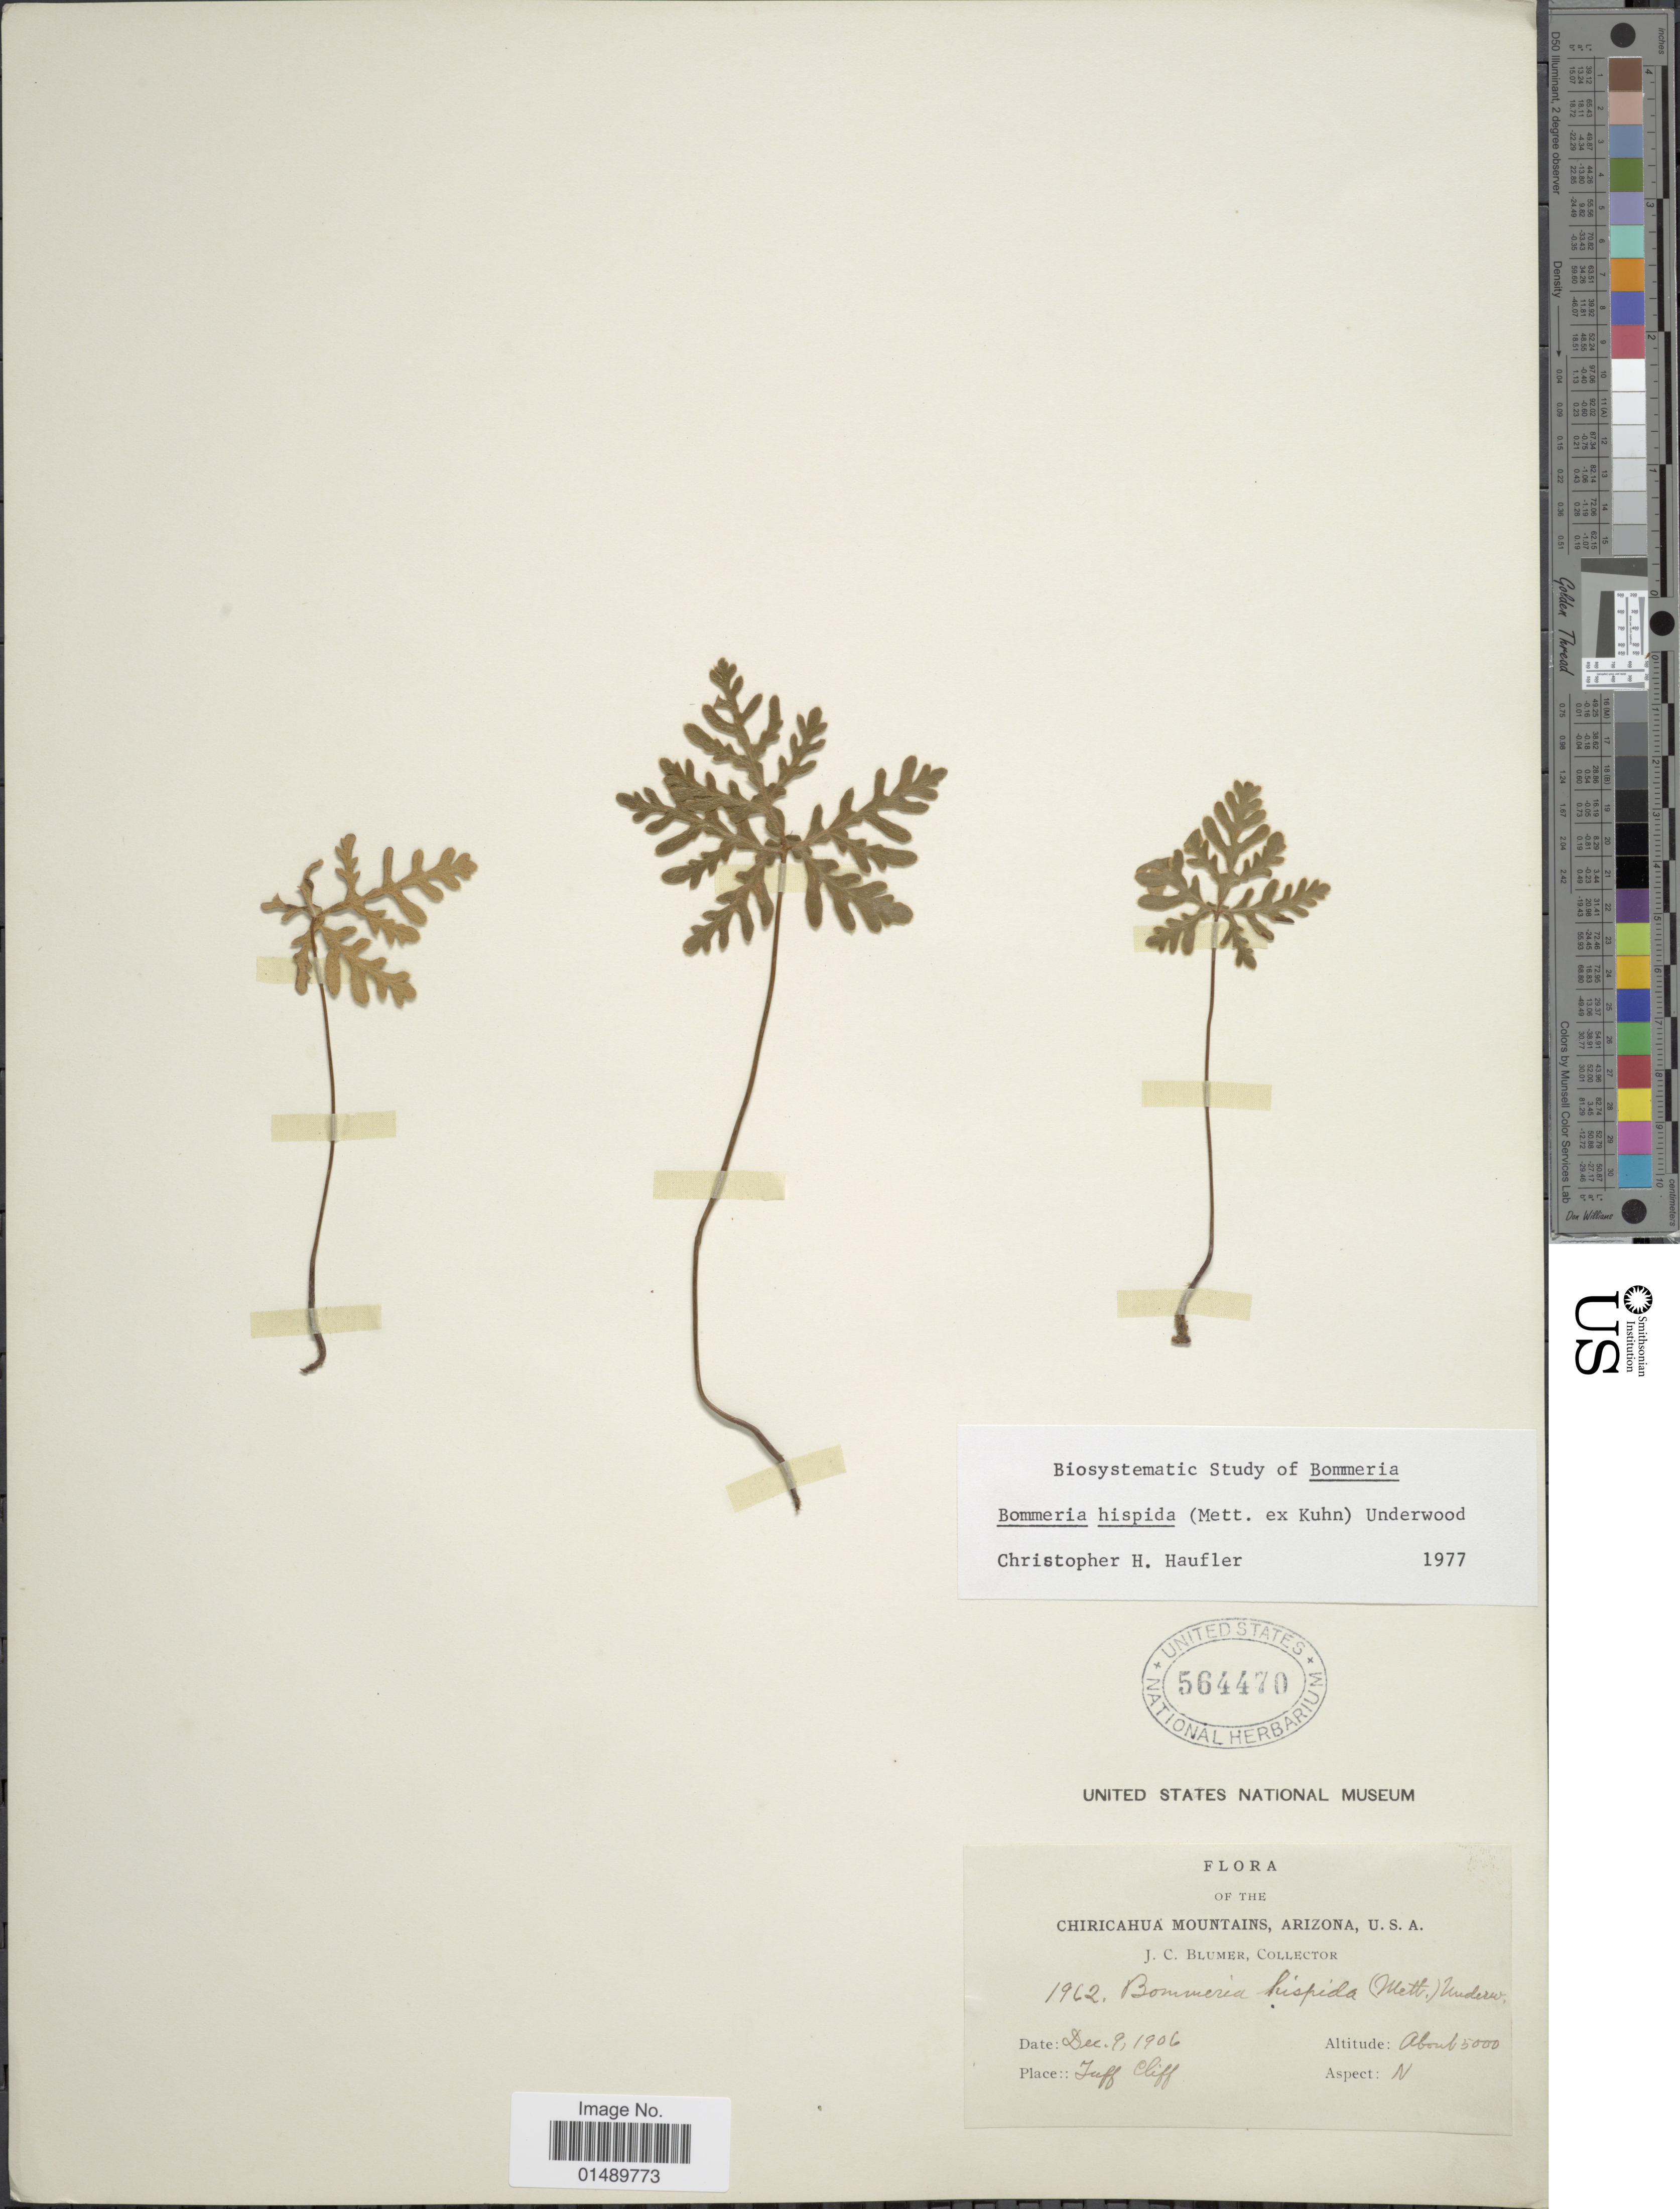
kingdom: Plantae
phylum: Tracheophyta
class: Polypodiopsida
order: Polypodiales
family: Pteridaceae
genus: Bommeria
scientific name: Bommeria hispida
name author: (Mett. ex Kuhn) Underw.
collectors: J. C. Blumer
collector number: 1962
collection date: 1906-12-09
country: United States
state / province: Arizona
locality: Arizona, Chiracahua Mountains, Juff Cliff.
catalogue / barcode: US 564470